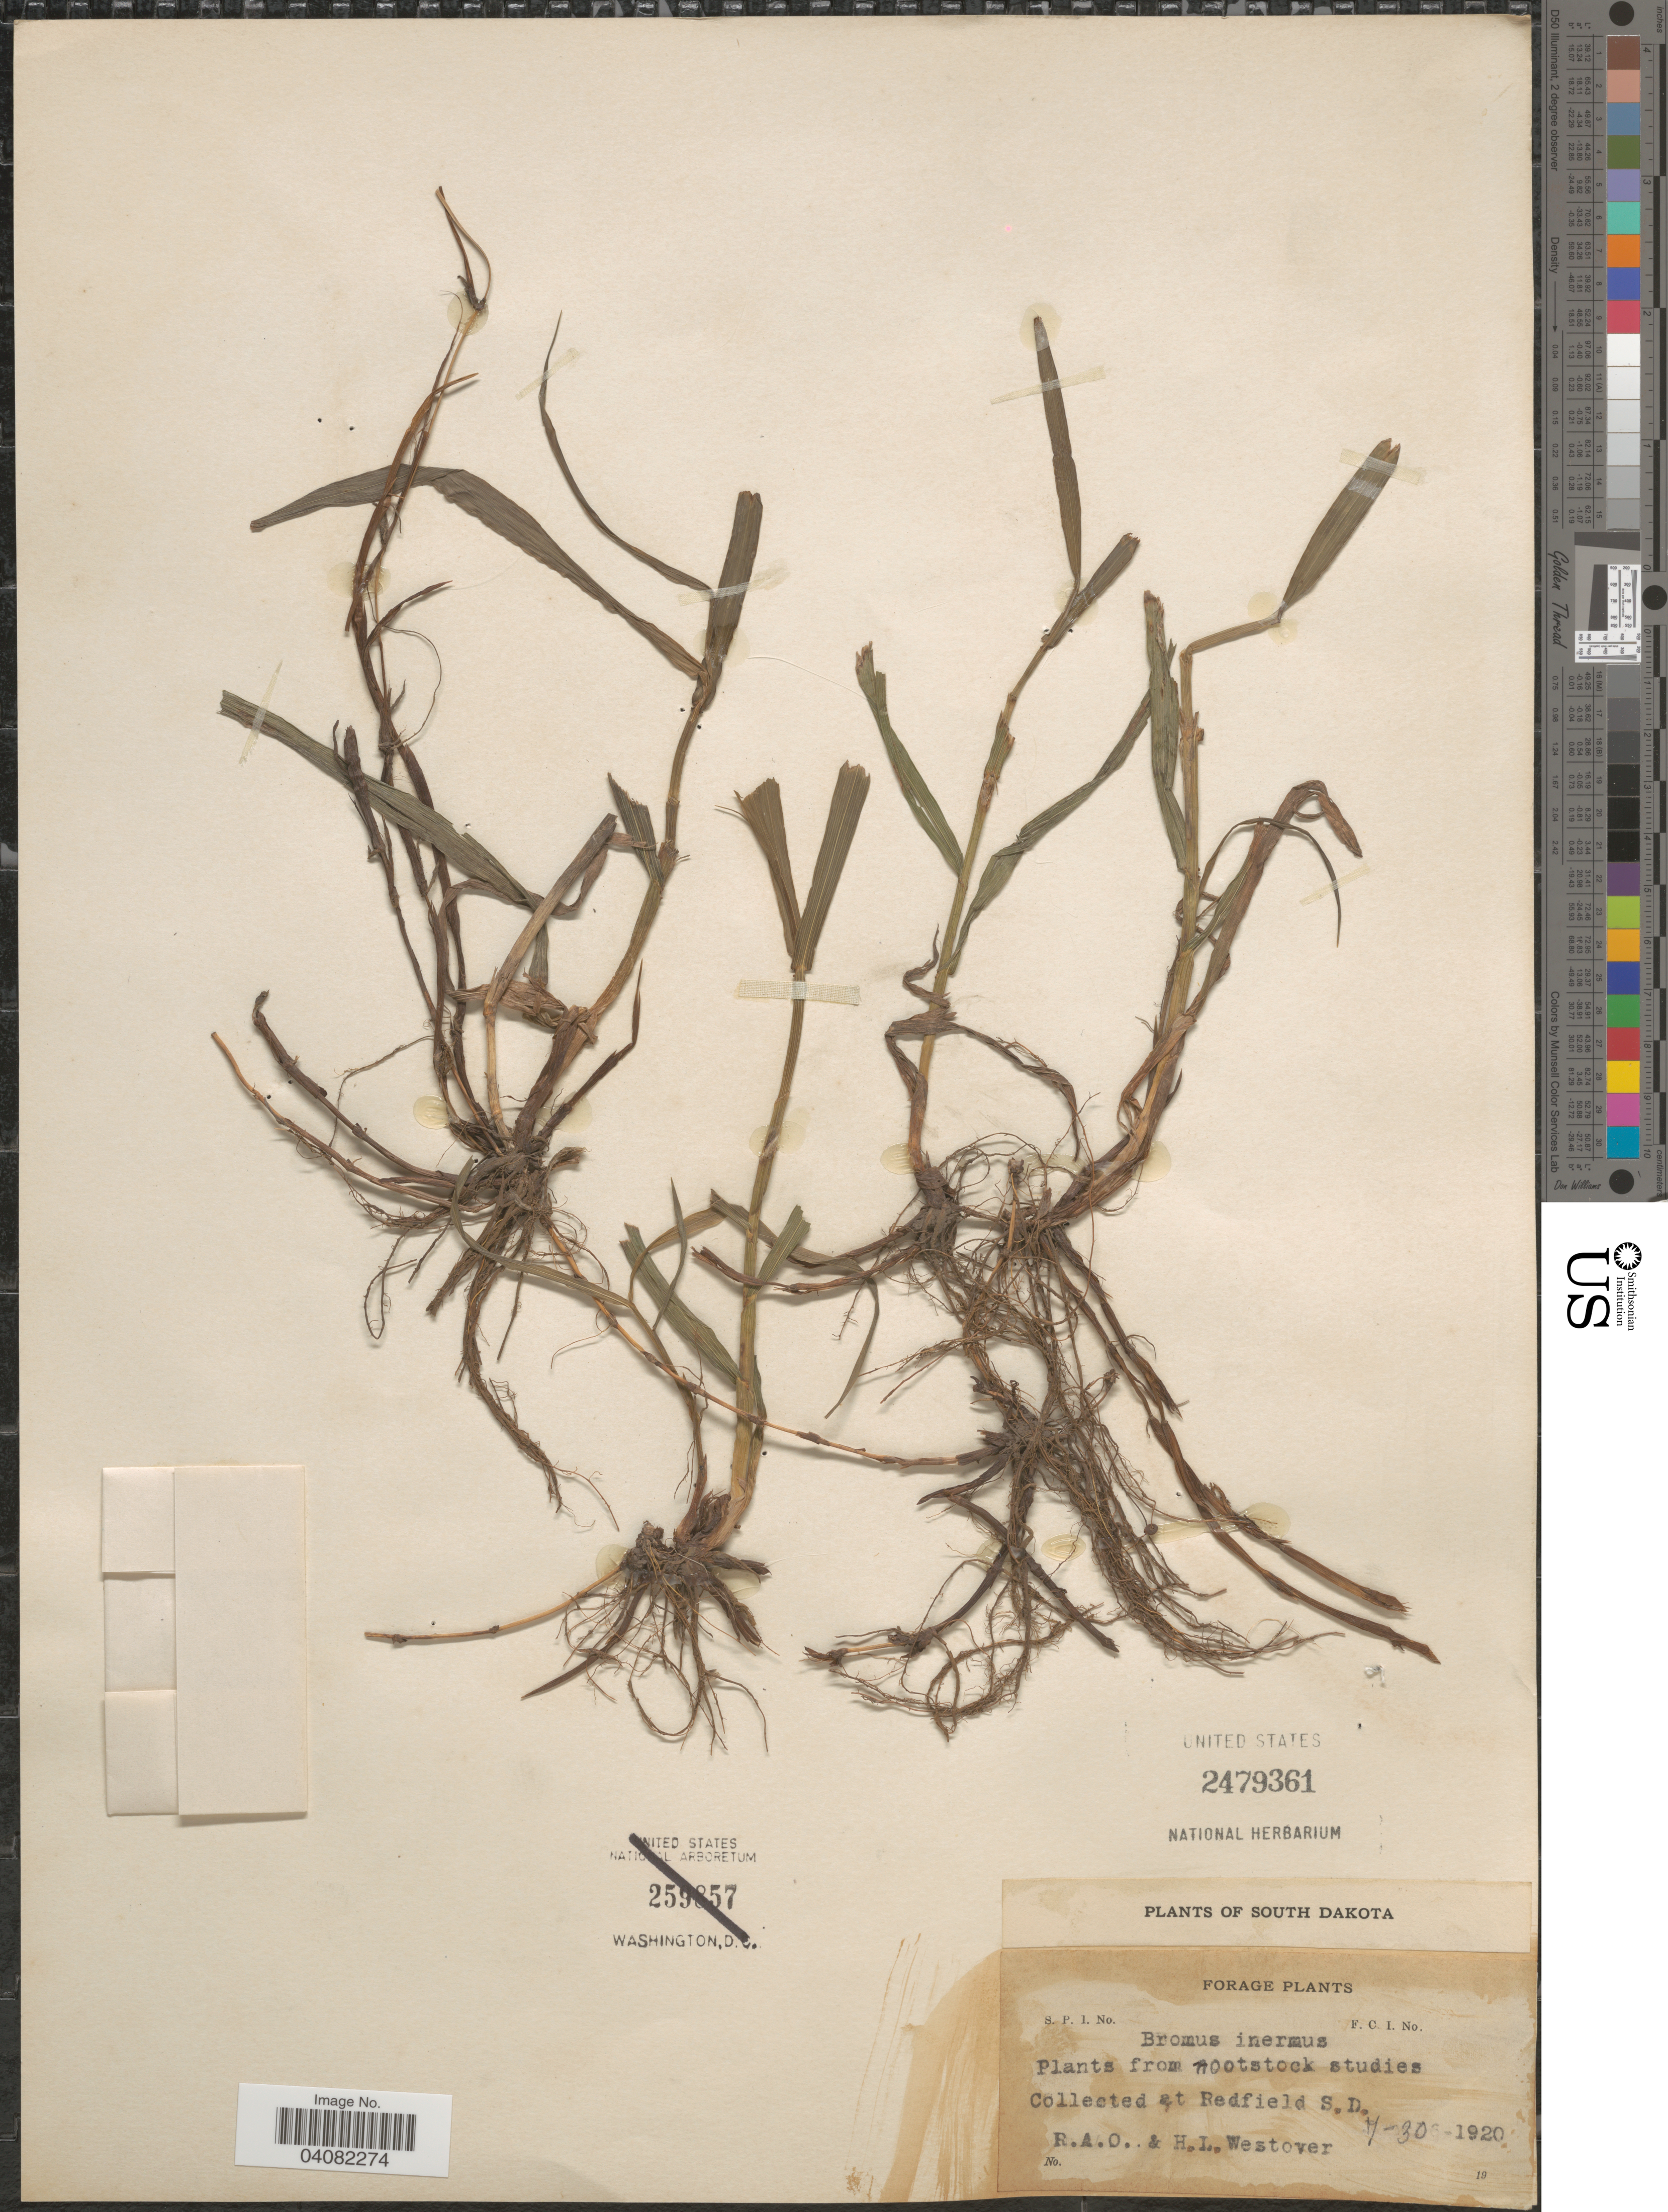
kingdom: Plantae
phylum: Tracheophyta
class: Liliopsida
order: Poales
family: Poaceae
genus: Bromus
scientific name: Bromus inermis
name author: Leyss.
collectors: R. A. O. & H. Westover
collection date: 1920-07-30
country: United States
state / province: South Dakota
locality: Redfield.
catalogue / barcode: US 2479361